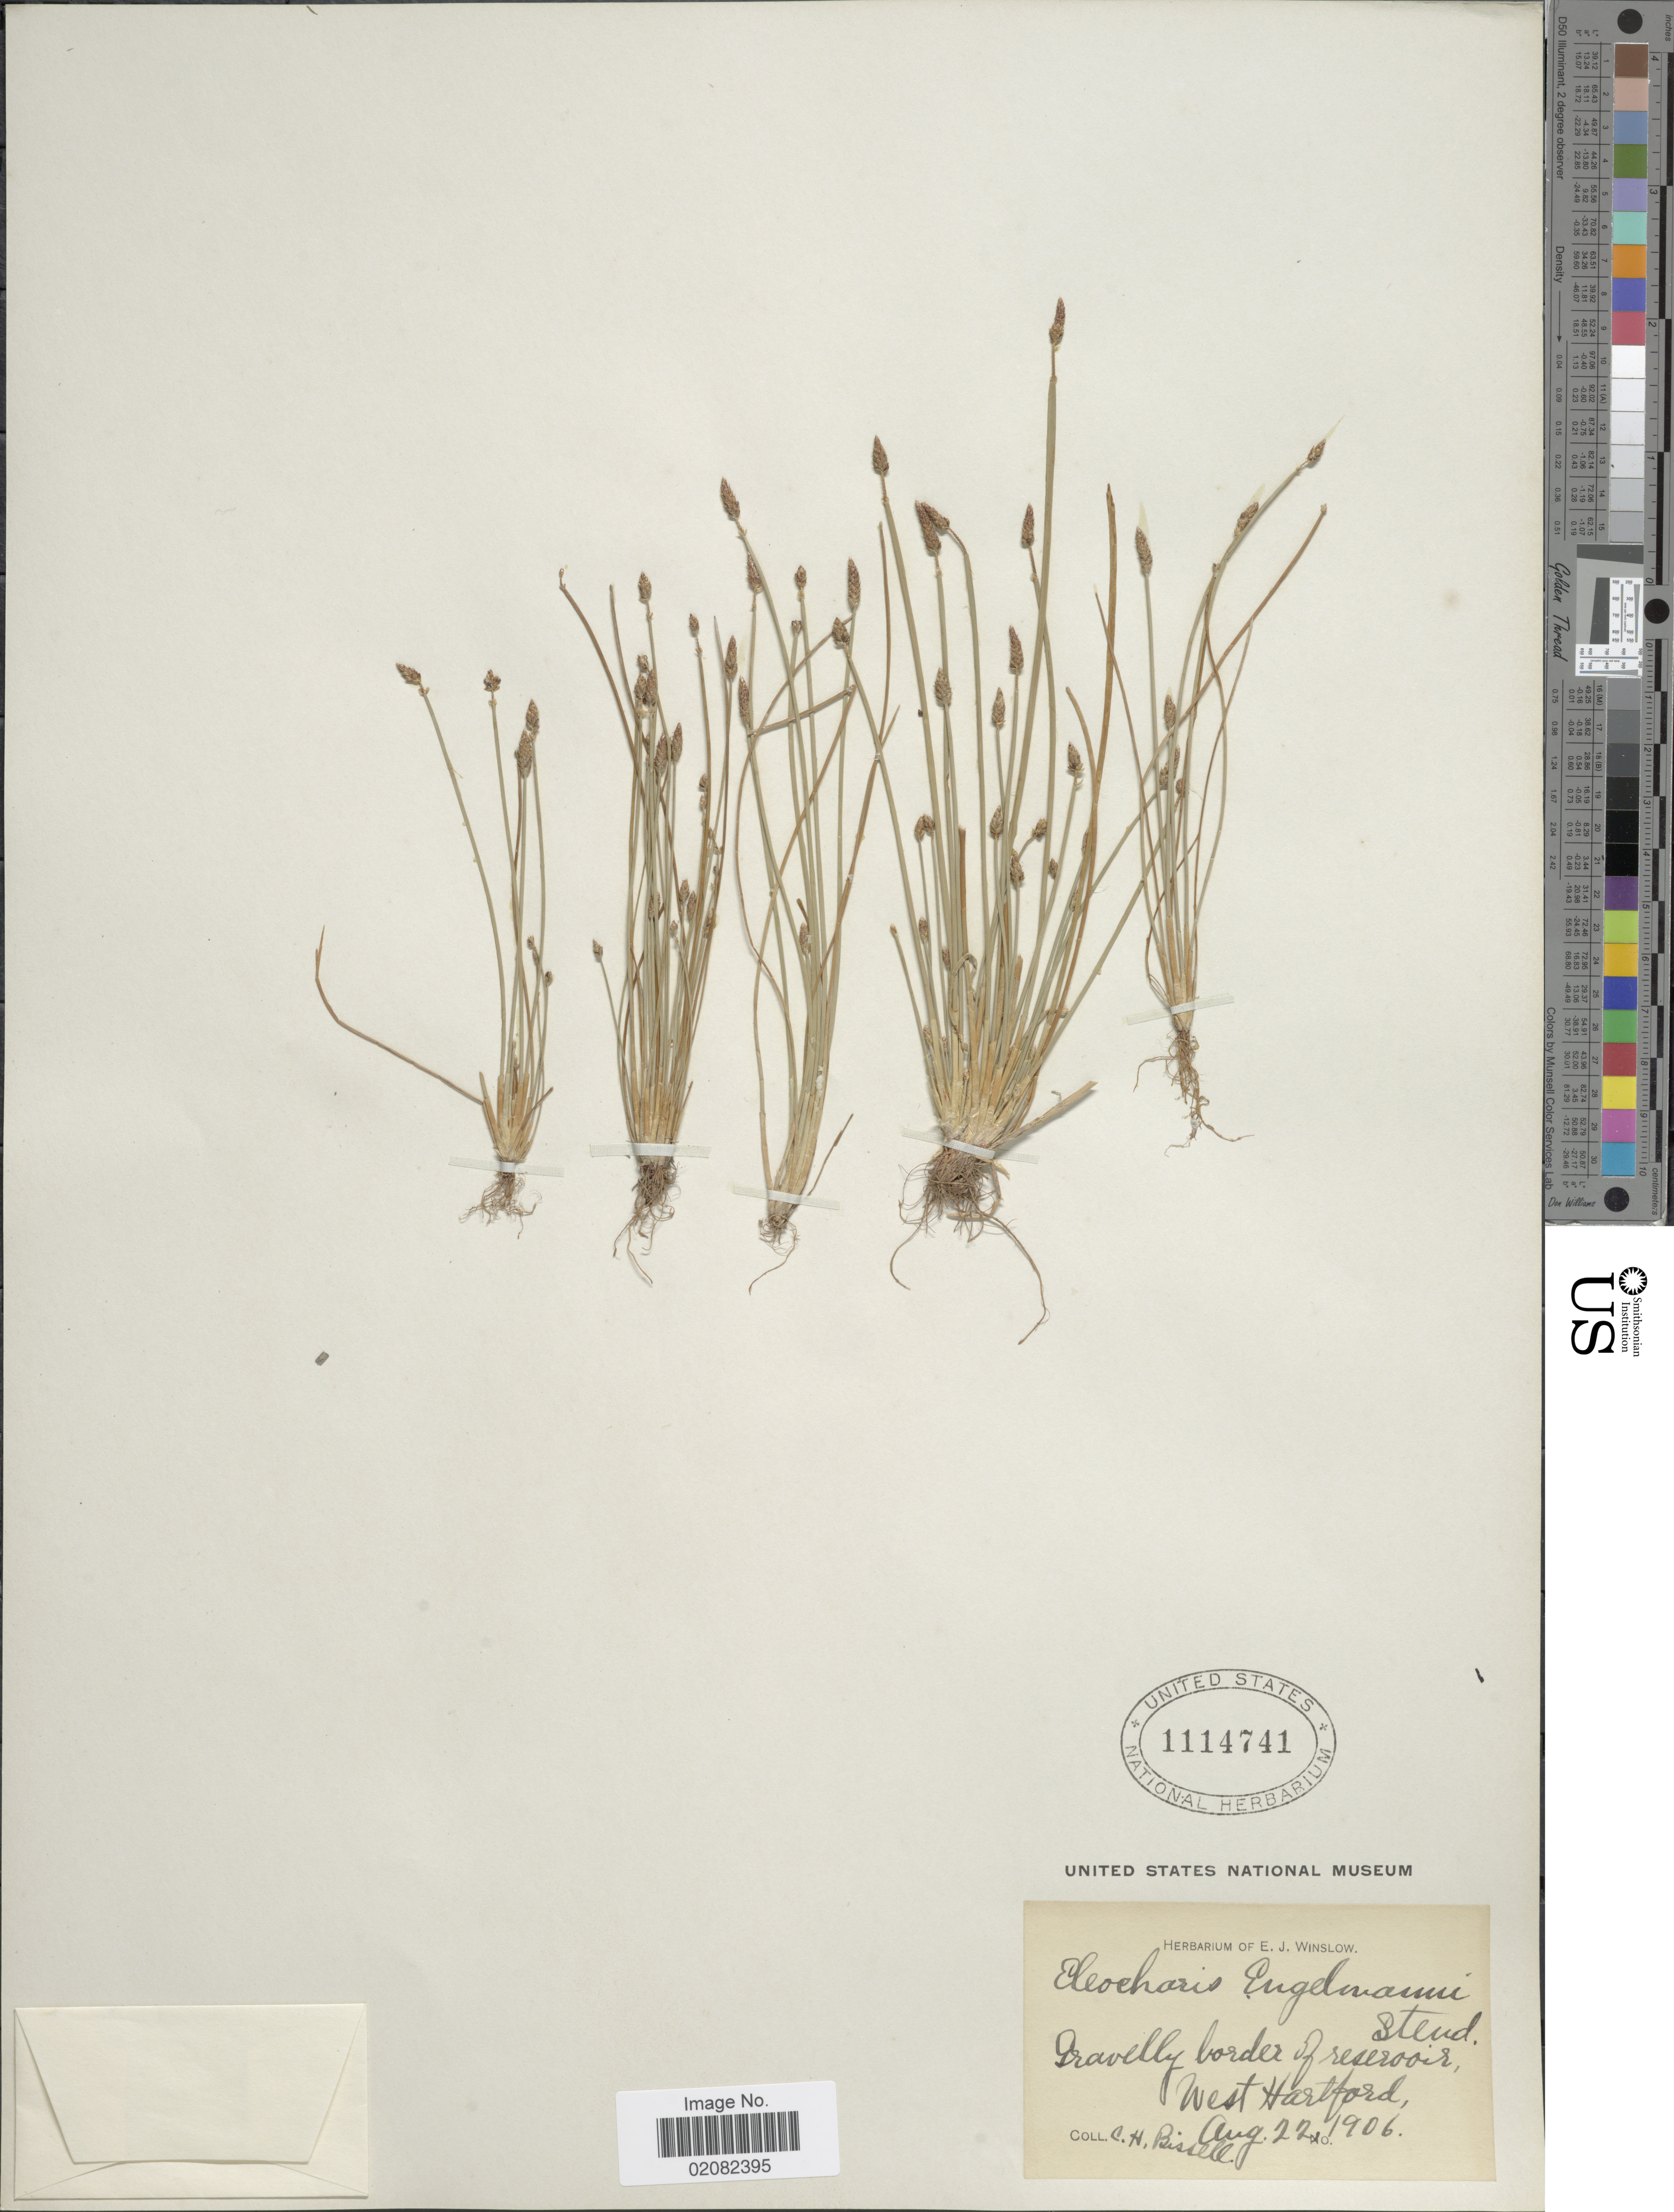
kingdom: Plantae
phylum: Tracheophyta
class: Liliopsida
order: Poales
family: Cyperaceae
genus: Eleocharis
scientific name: Eleocharis engelmannii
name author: Steud.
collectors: C. Bissell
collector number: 4699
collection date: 1906-08-22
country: United States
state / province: Connecticut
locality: West Hartford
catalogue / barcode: US 1114741